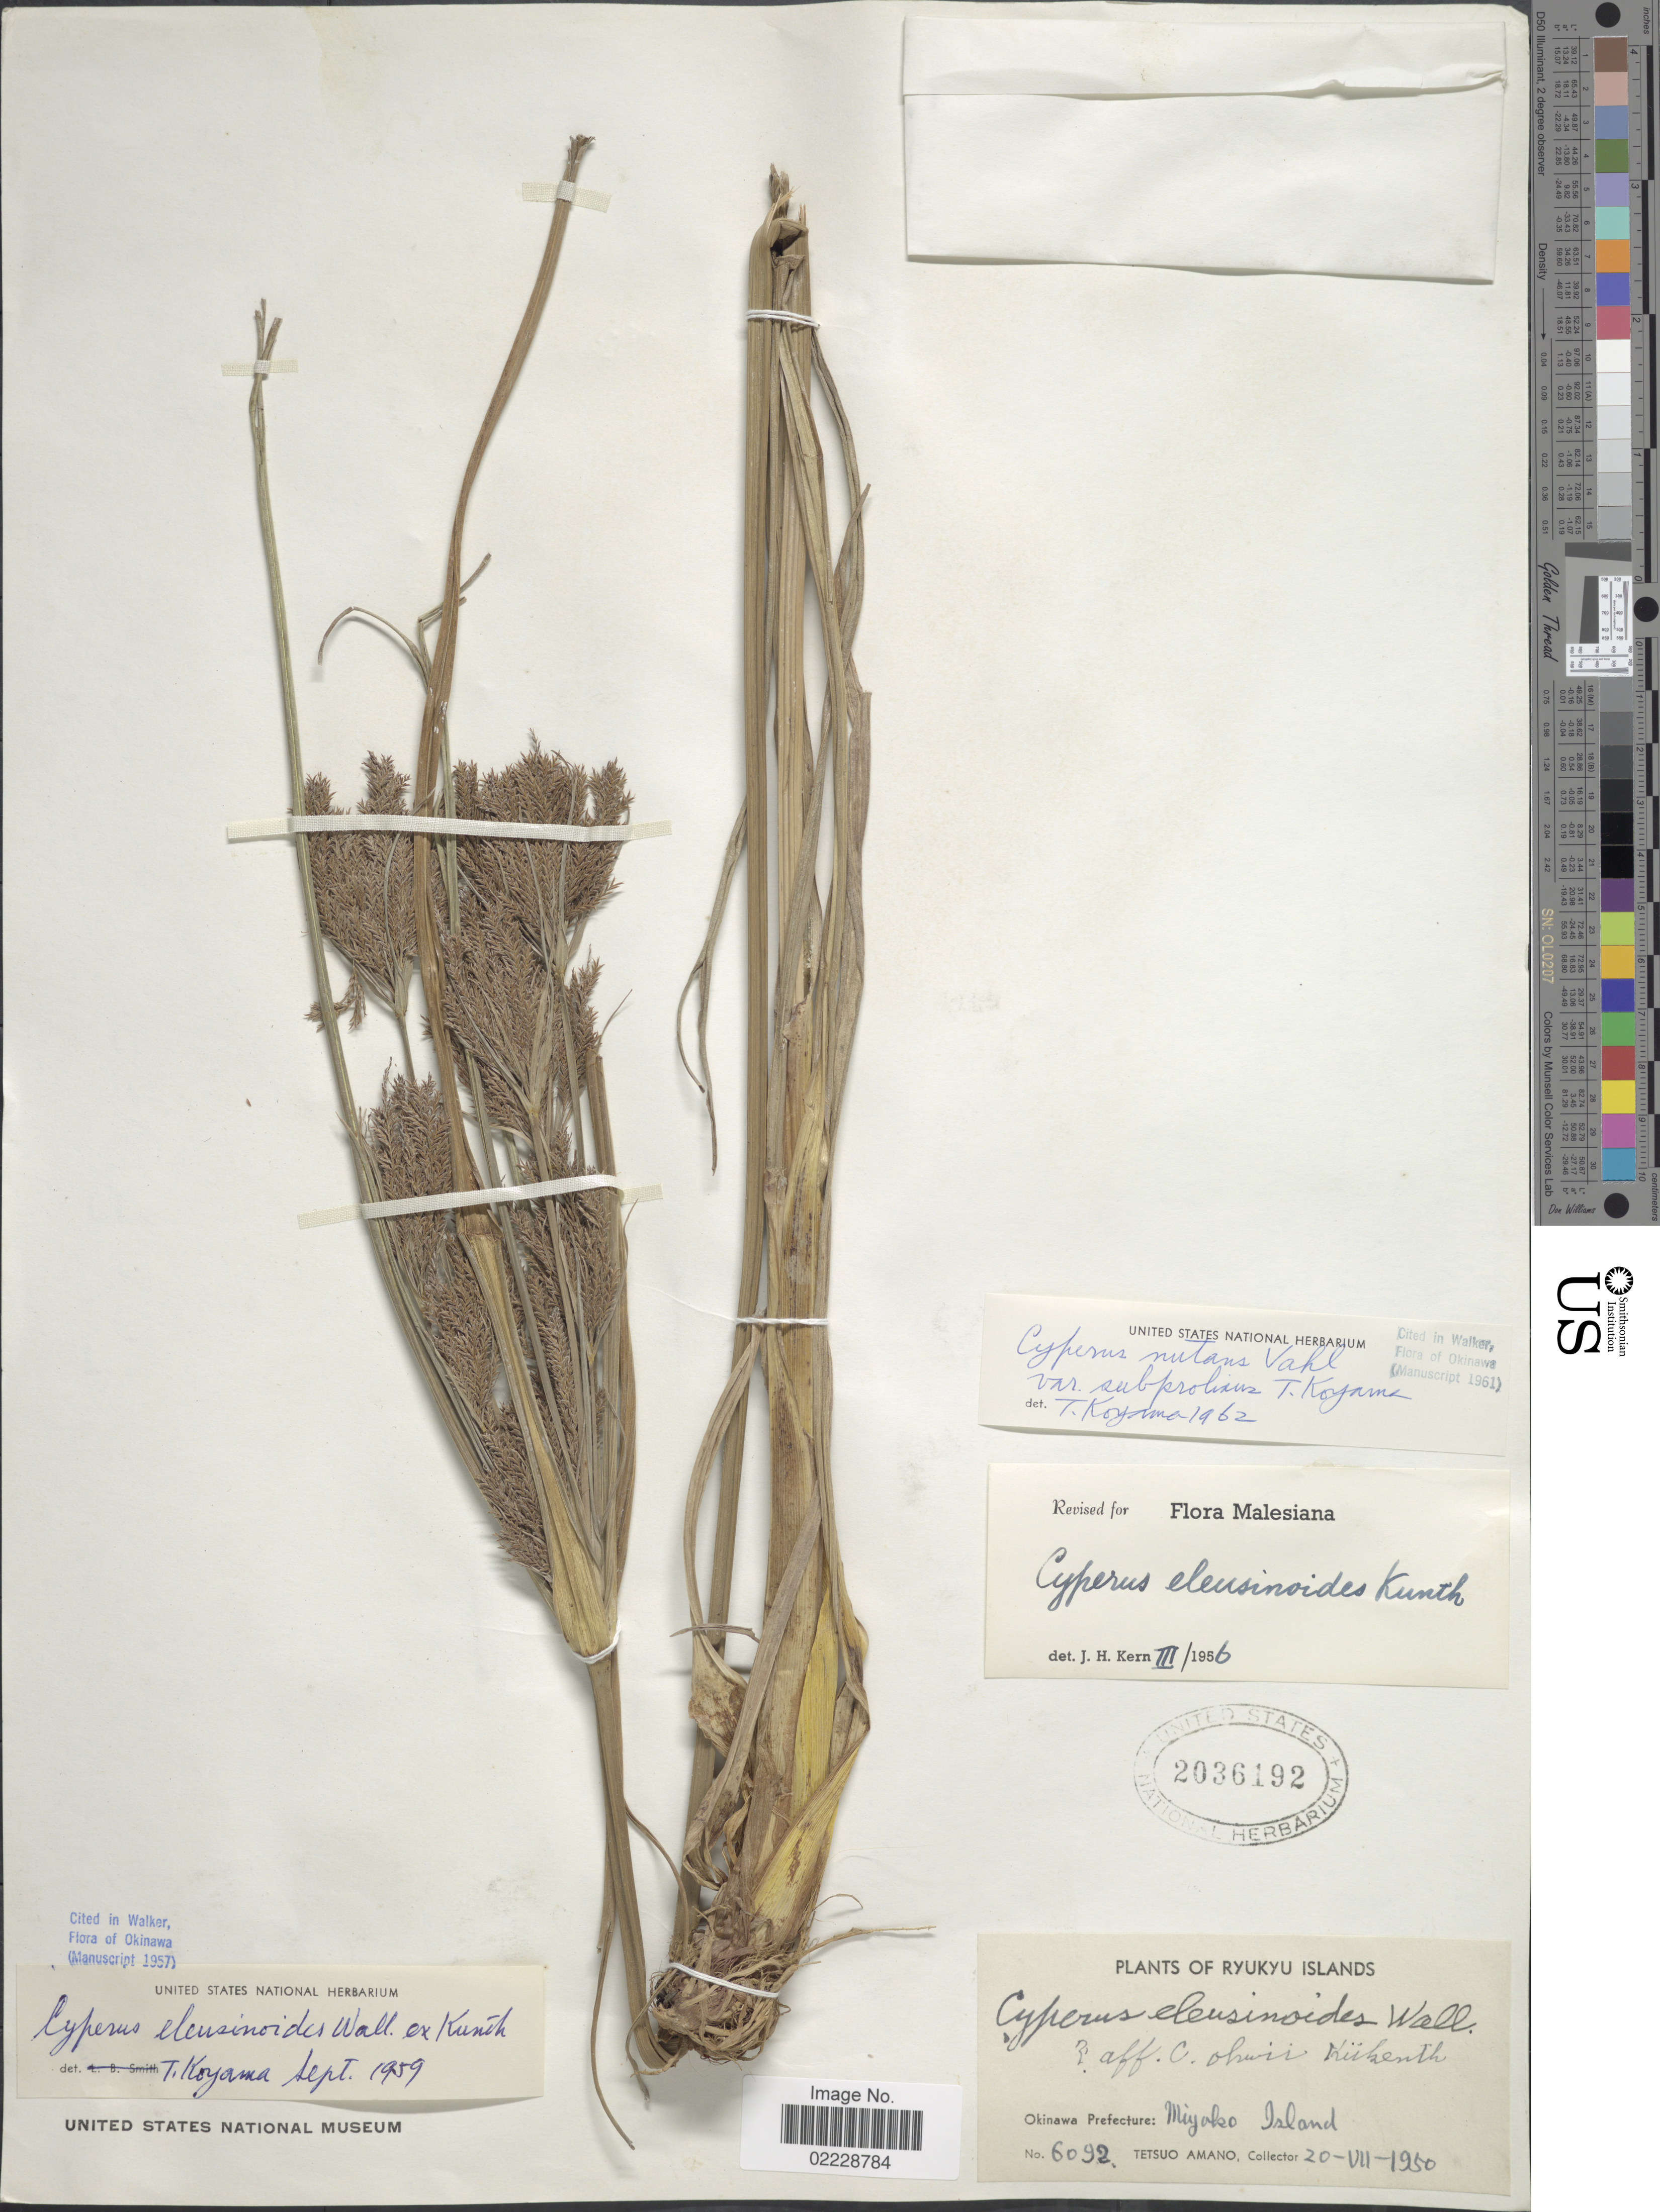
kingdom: Plantae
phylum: Tracheophyta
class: Liliopsida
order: Poales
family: Cyperaceae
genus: Cyperus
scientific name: Cyperus nutans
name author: Vahl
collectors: T. Amano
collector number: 6092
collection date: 1950-07-20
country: Japan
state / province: Okinawa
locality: Ryukyu Islands, Miyoko Island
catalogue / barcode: US 2036192